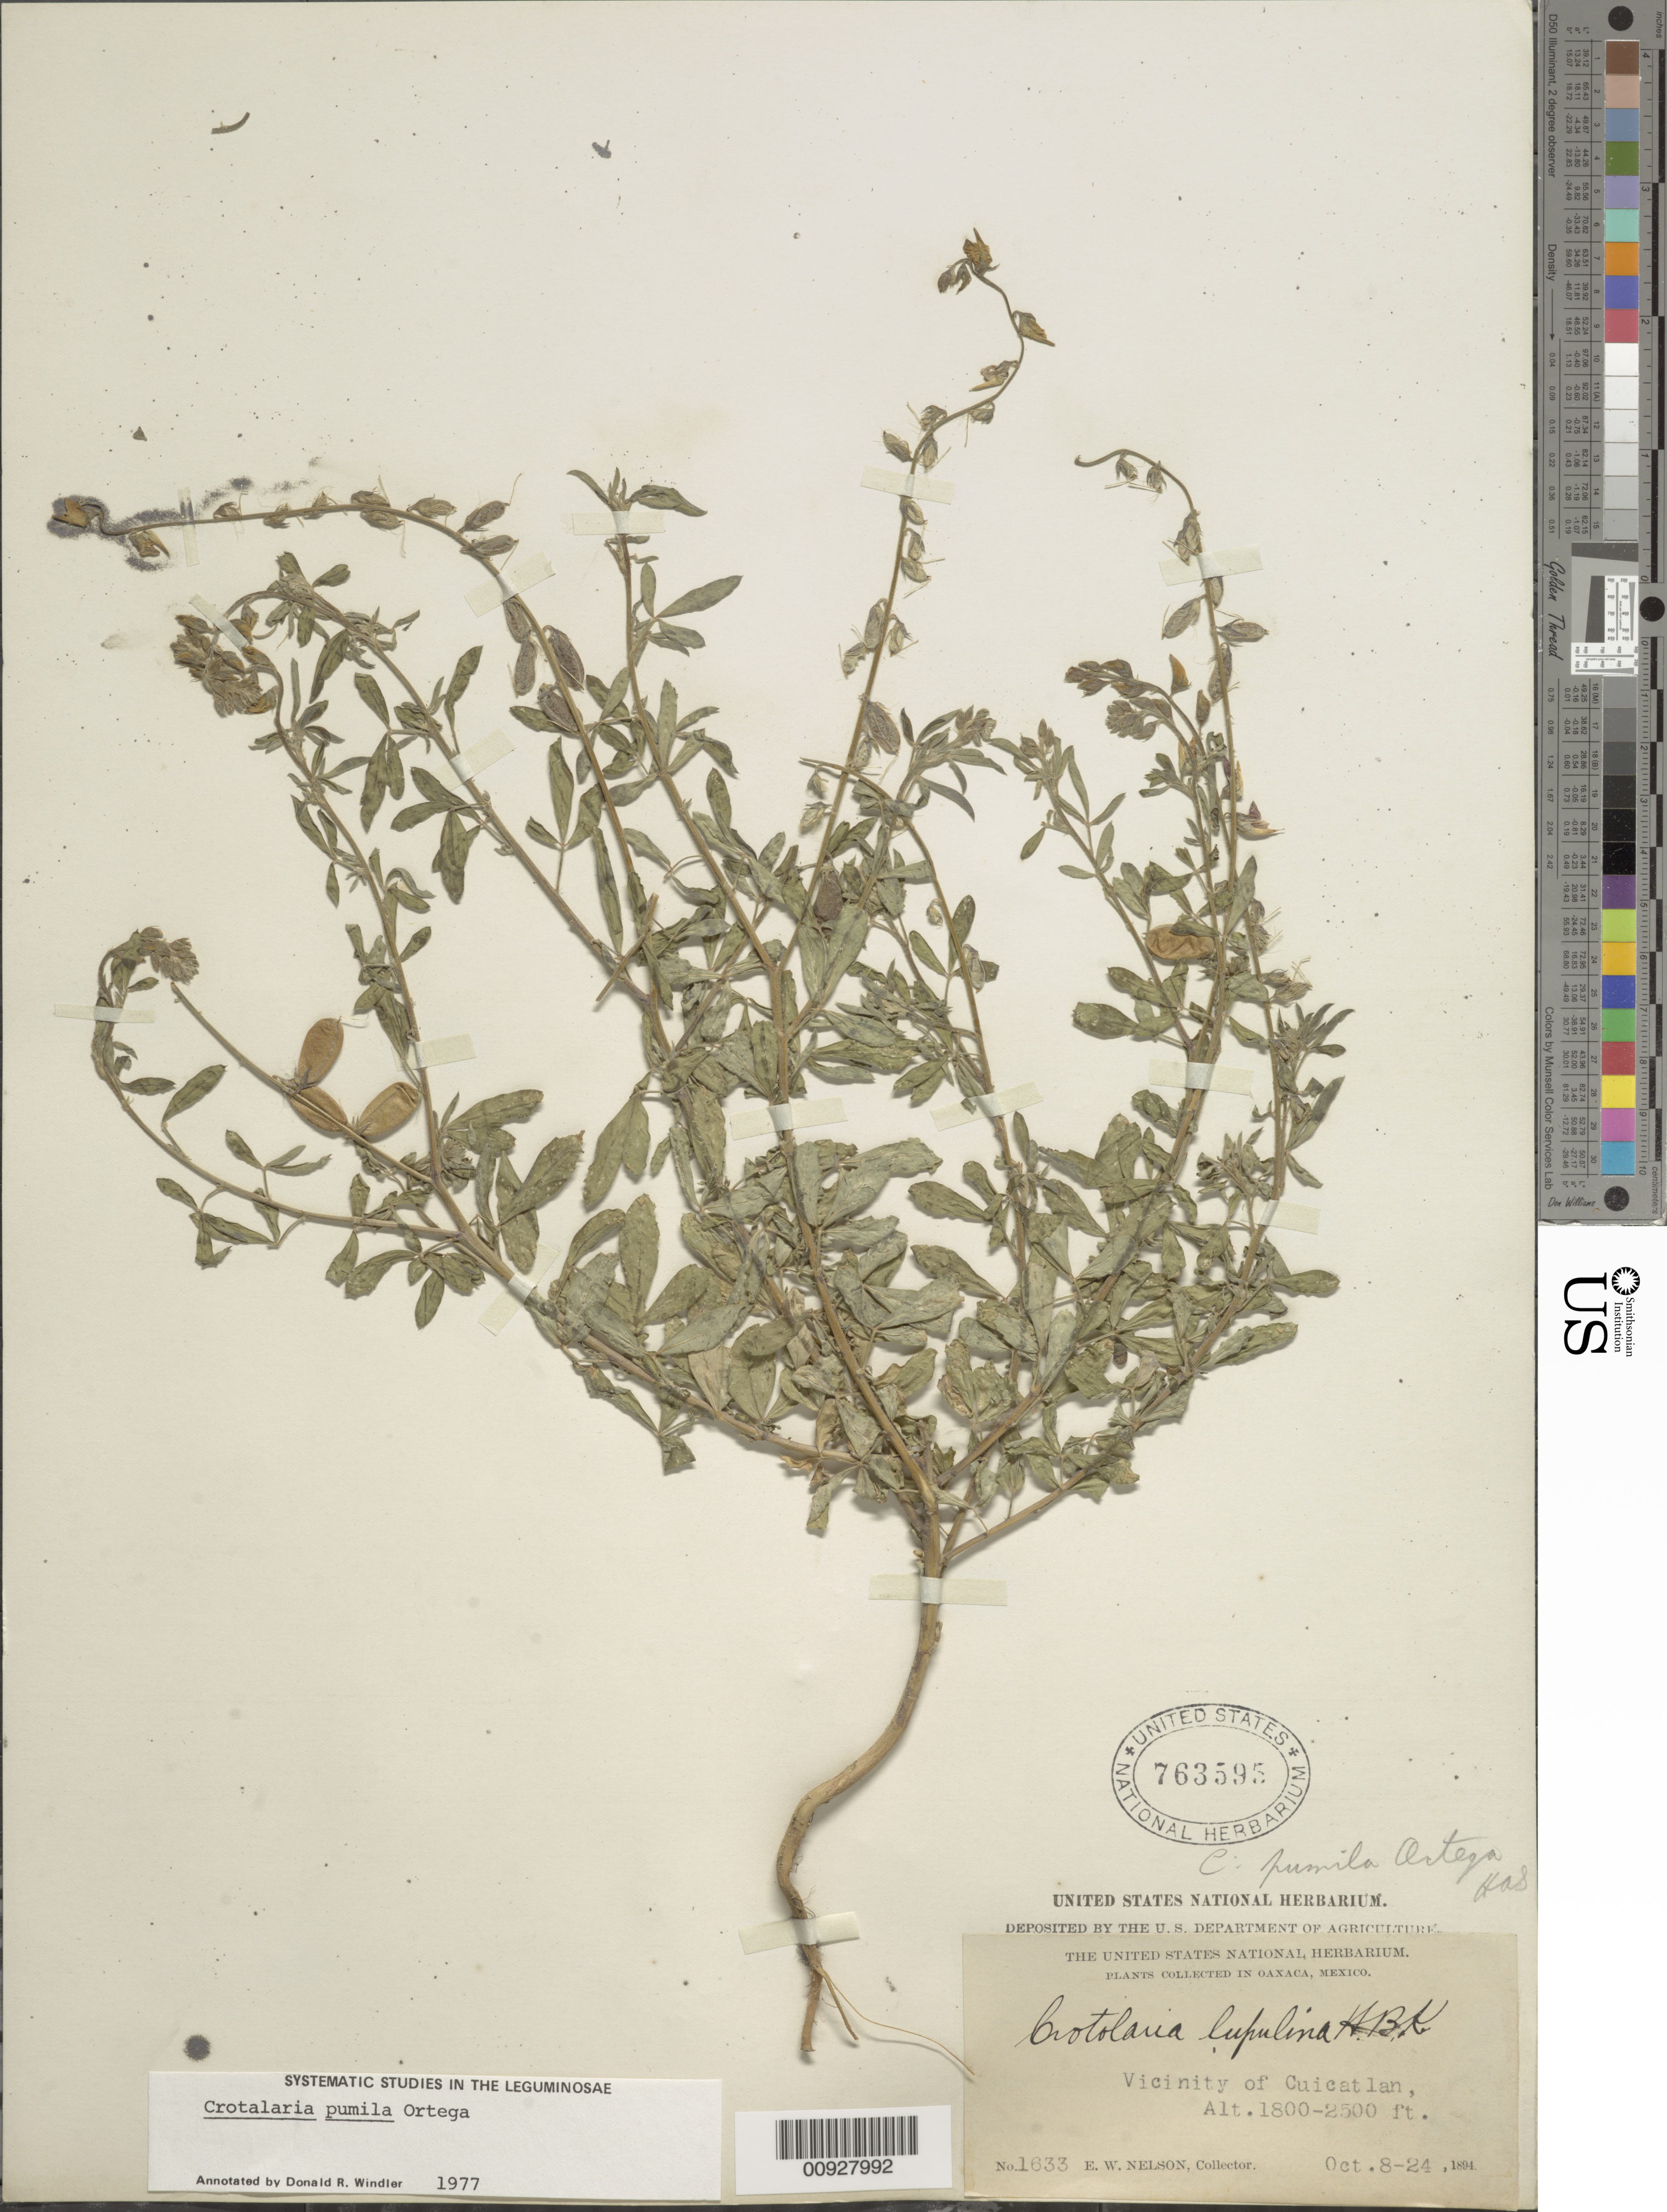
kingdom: Plantae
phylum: Tracheophyta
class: Magnoliopsida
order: Fabales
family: Fabaceae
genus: Crotalaria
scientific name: Crotalaria pumila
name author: Ortega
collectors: E. W. Nelson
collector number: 1633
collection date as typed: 08 Oct 1894 to 24 Oct 1894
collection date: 1894-10-08/1894-10-24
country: Mexico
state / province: Oaxaca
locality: Vicinity of Cuicatlan.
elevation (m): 549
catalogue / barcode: US 763595